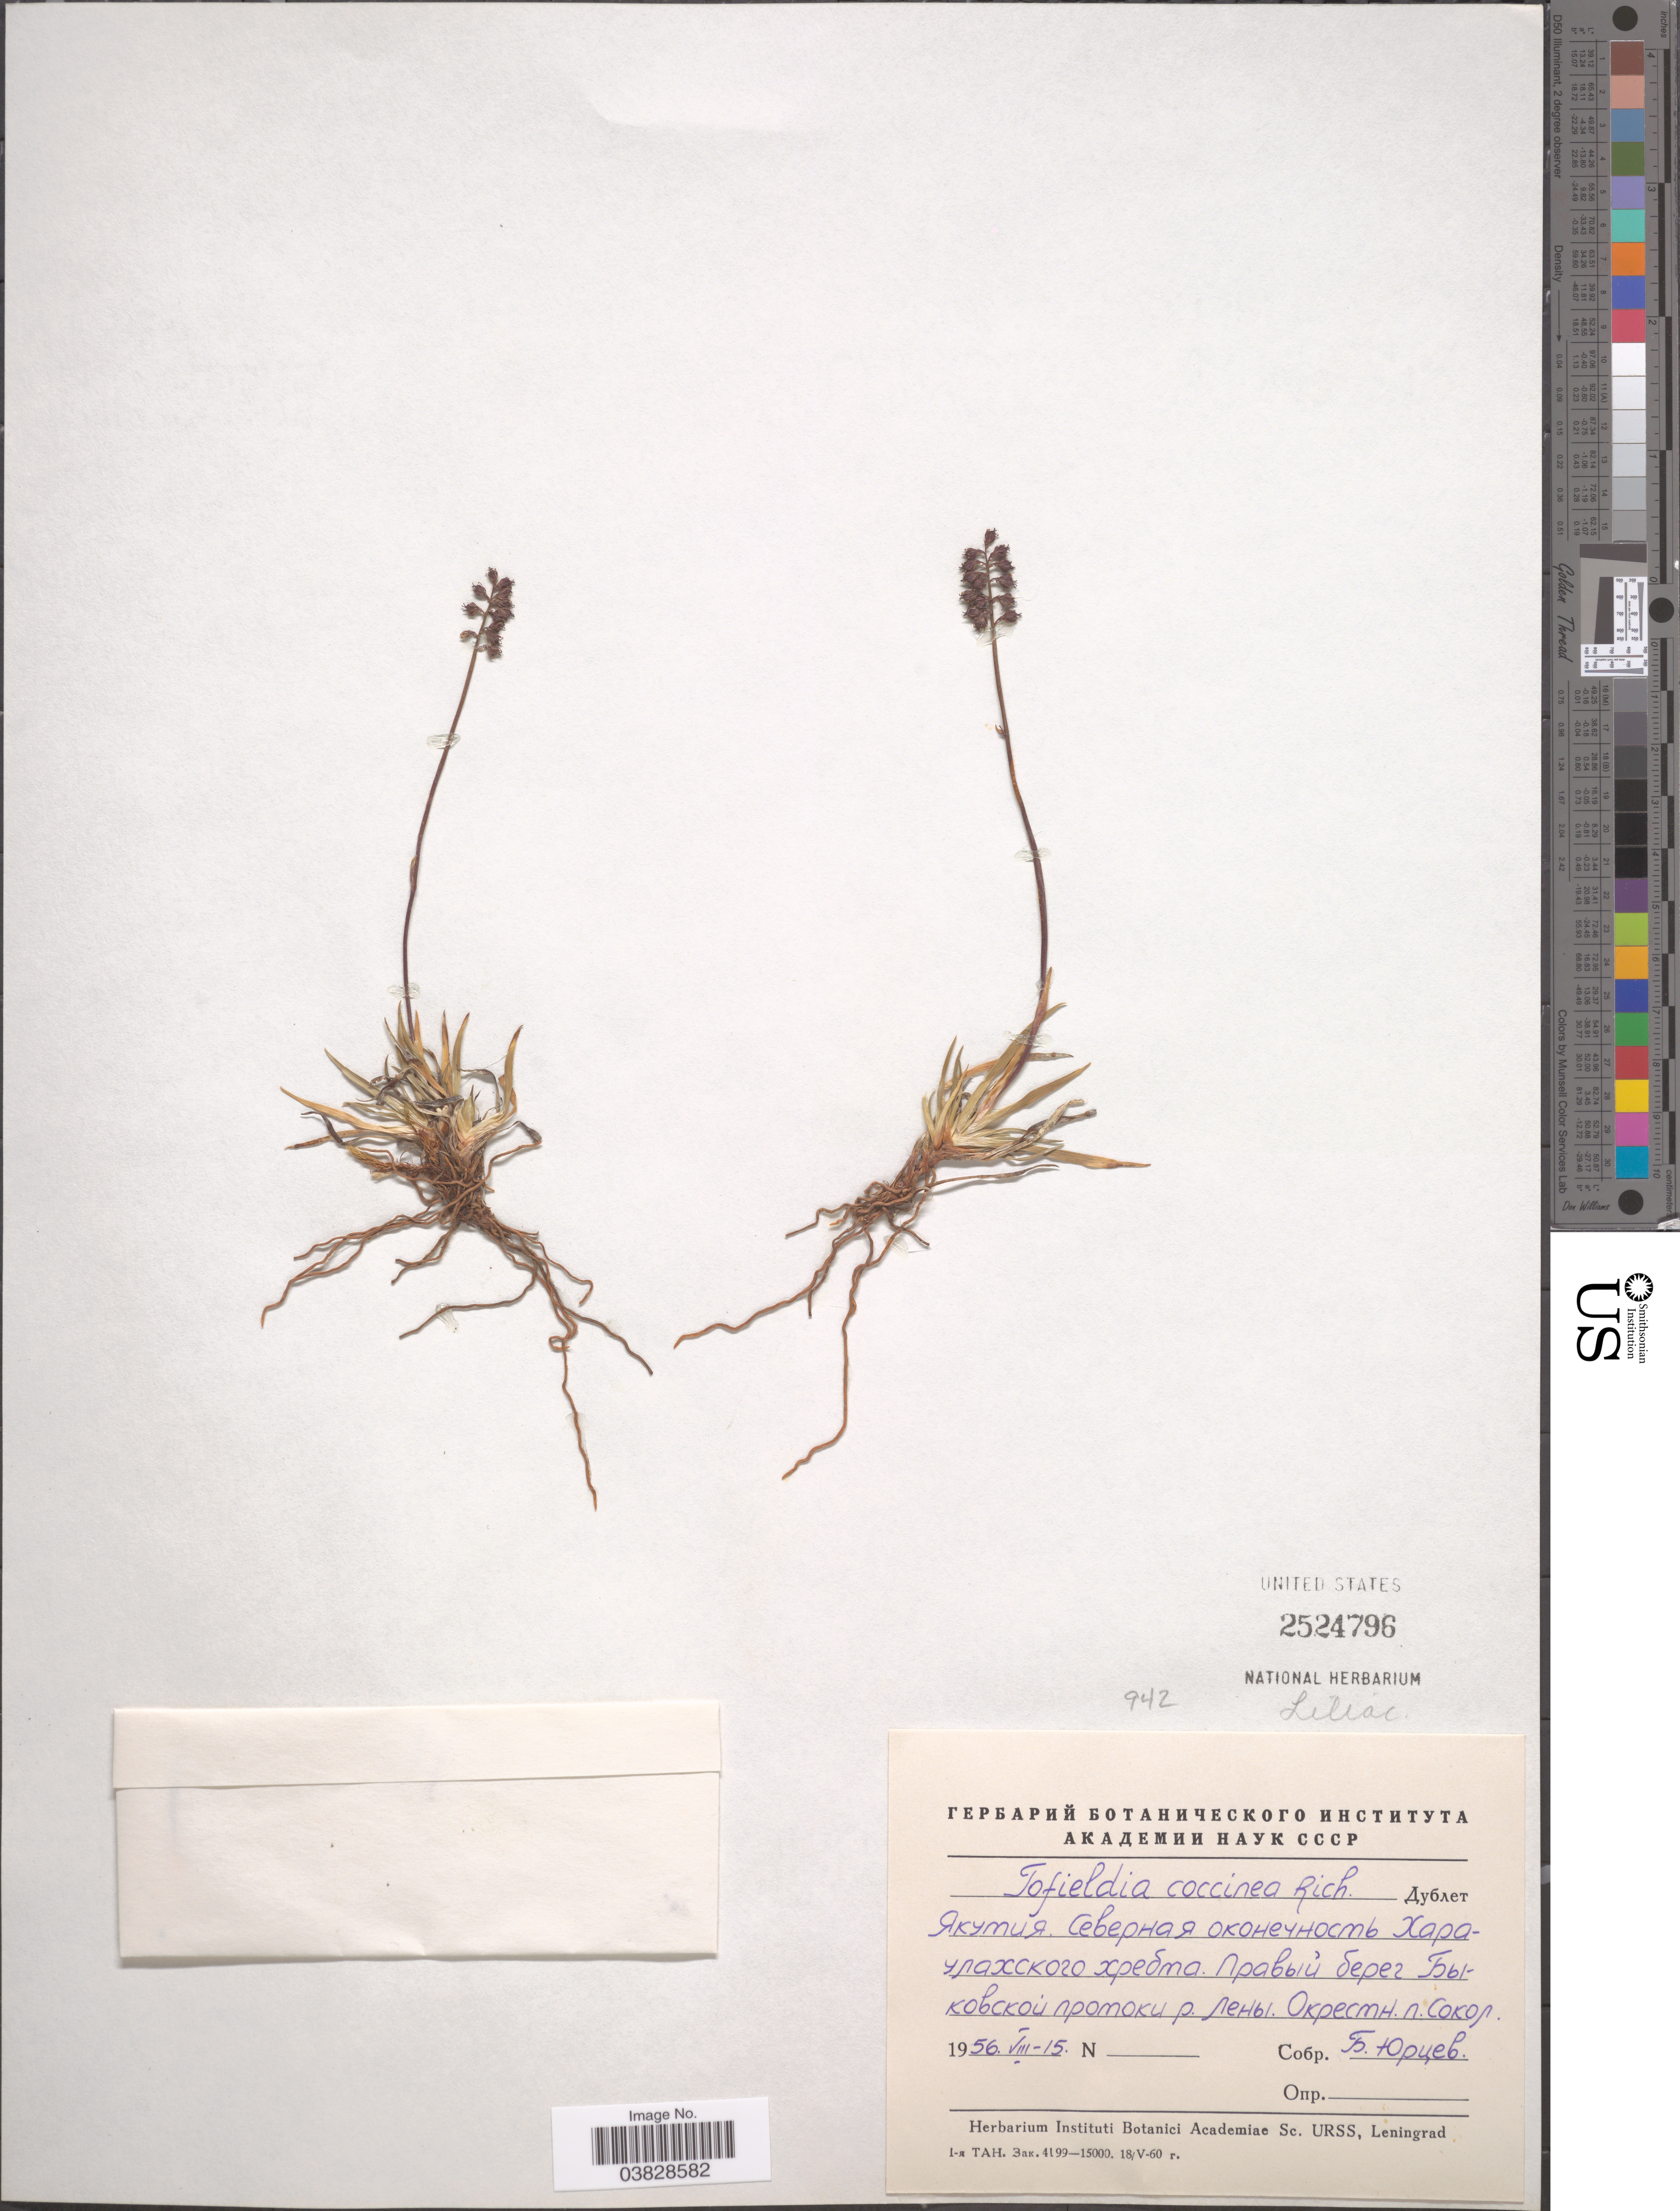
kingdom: Plantae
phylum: Tracheophyta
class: Liliopsida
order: Alismatales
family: Tofieldiaceae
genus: Tofieldia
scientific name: Tofieldia coccinea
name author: Richardson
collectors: B. Urtsev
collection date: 1956-08-15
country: Russian Federation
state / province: Sakha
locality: North side of Kharaulakhskiy Khrebet, right shore of channel Bykovskaya Protoka on river Lena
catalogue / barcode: US 2524796